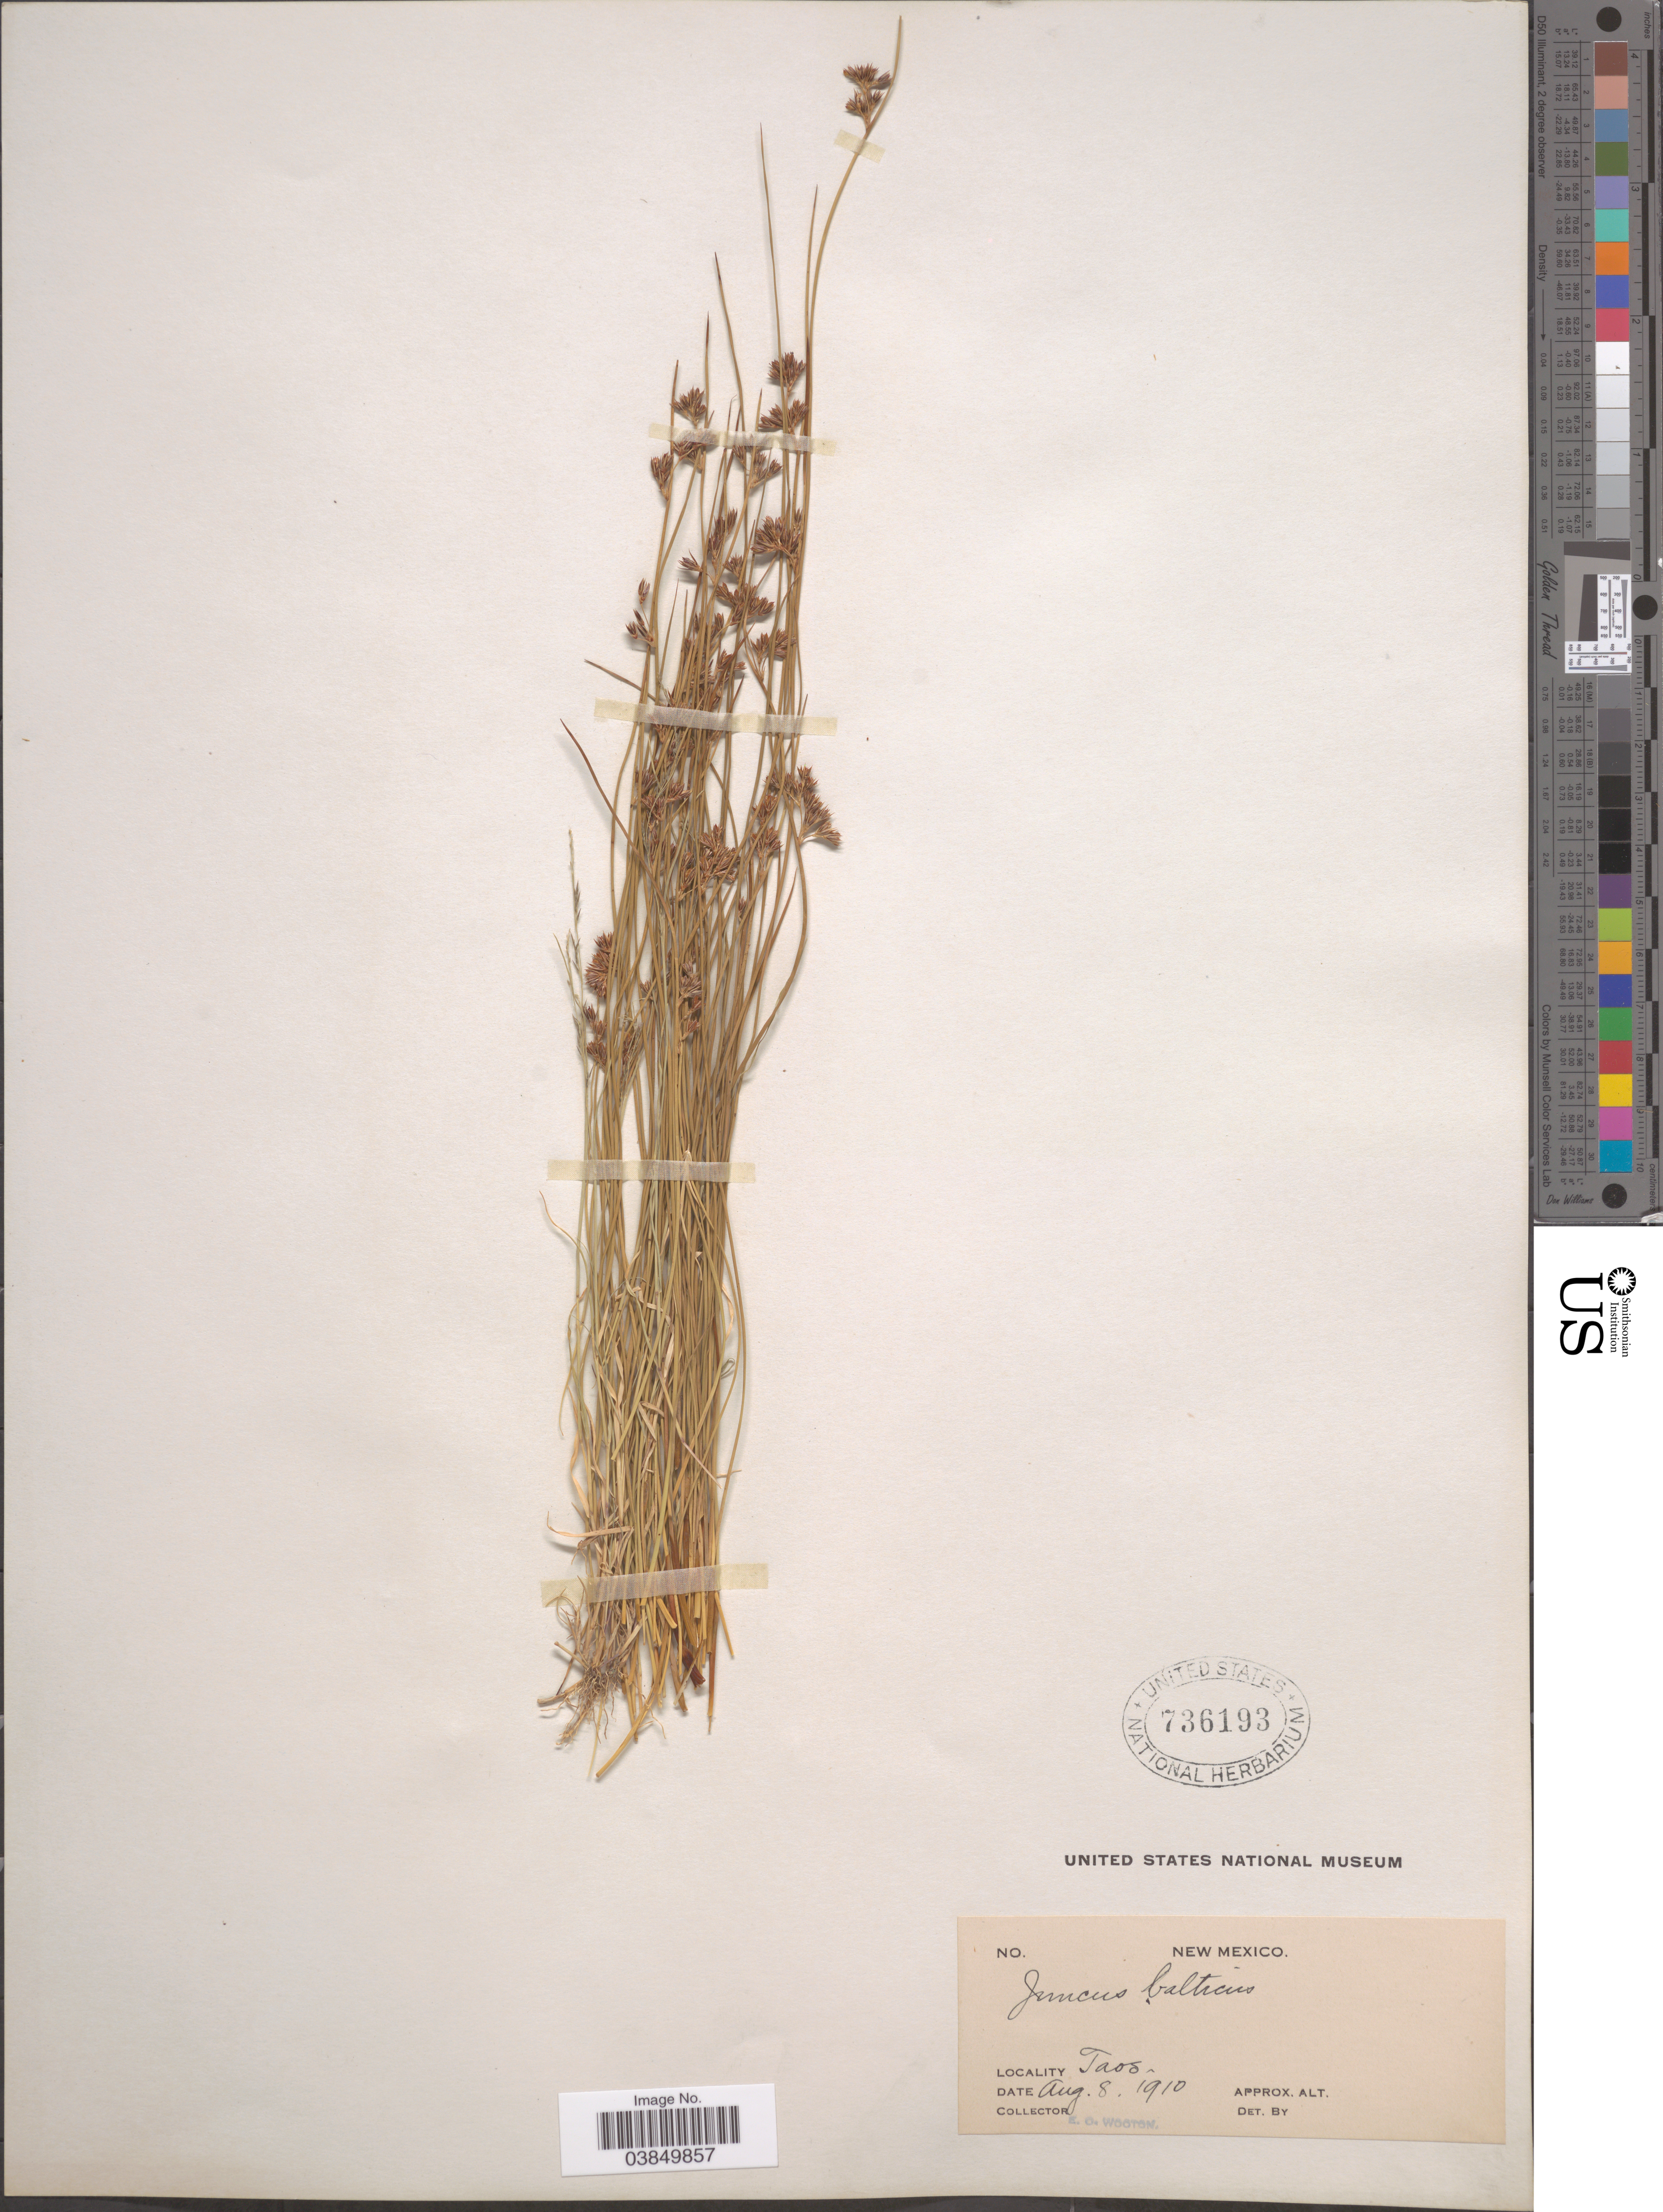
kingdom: Plantae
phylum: Tracheophyta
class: Liliopsida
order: Poales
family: Juncaceae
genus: Juncus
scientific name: Juncus balticus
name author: Willd.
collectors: E. O. Wooton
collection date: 1910-08-08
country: United States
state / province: New Mexico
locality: Taos.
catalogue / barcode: US 736193